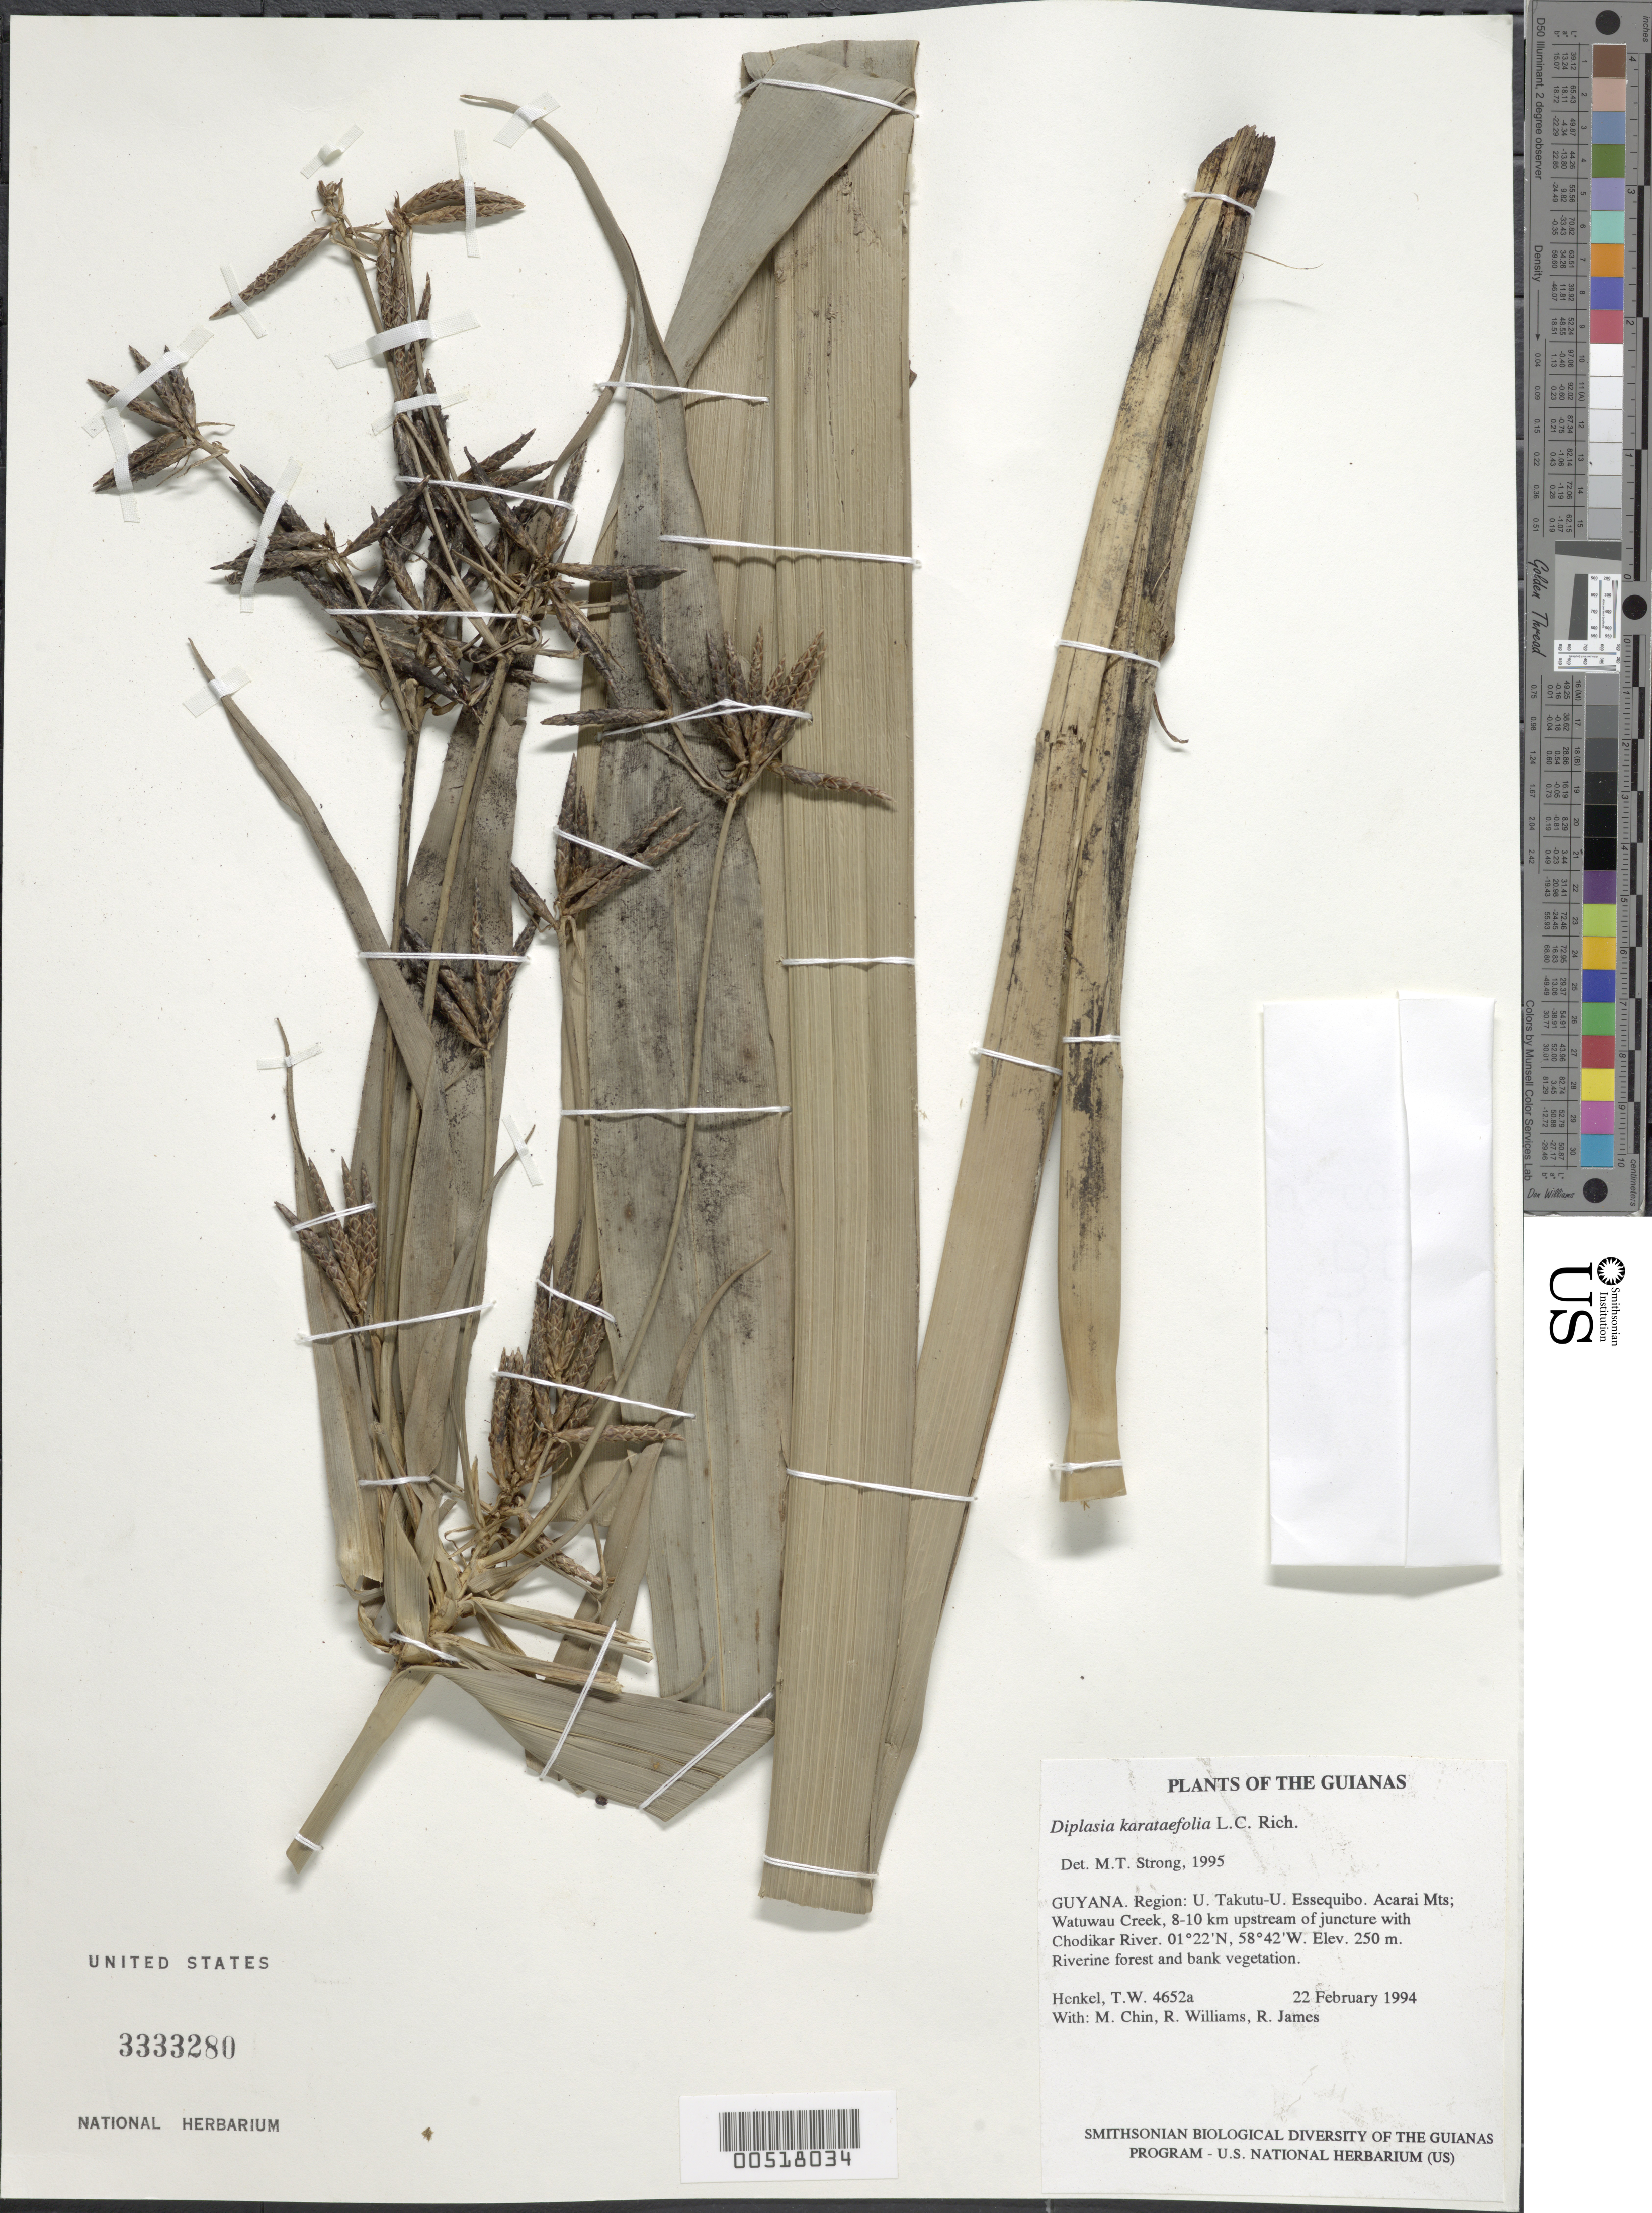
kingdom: Plantae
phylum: Tracheophyta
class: Liliopsida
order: Poales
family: Cyperaceae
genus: Diplasia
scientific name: Diplasia karatifolia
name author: Rich.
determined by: Strong, M. T., (US), Smithsonian Institution - National Museum of Natural History (UNITED STATES)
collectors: T. Henkel, M. Chin, R. Williams & R. James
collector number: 4652 a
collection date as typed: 22 February 1994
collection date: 1994-02-22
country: Guyana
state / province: U. Takutu-U. Essequibo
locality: Acarai Mts; Watuwau Creek, 8-10 km upstream of juncture with Chodikar River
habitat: Riverine forest and bank vegetation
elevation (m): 250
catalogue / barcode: US 3333280